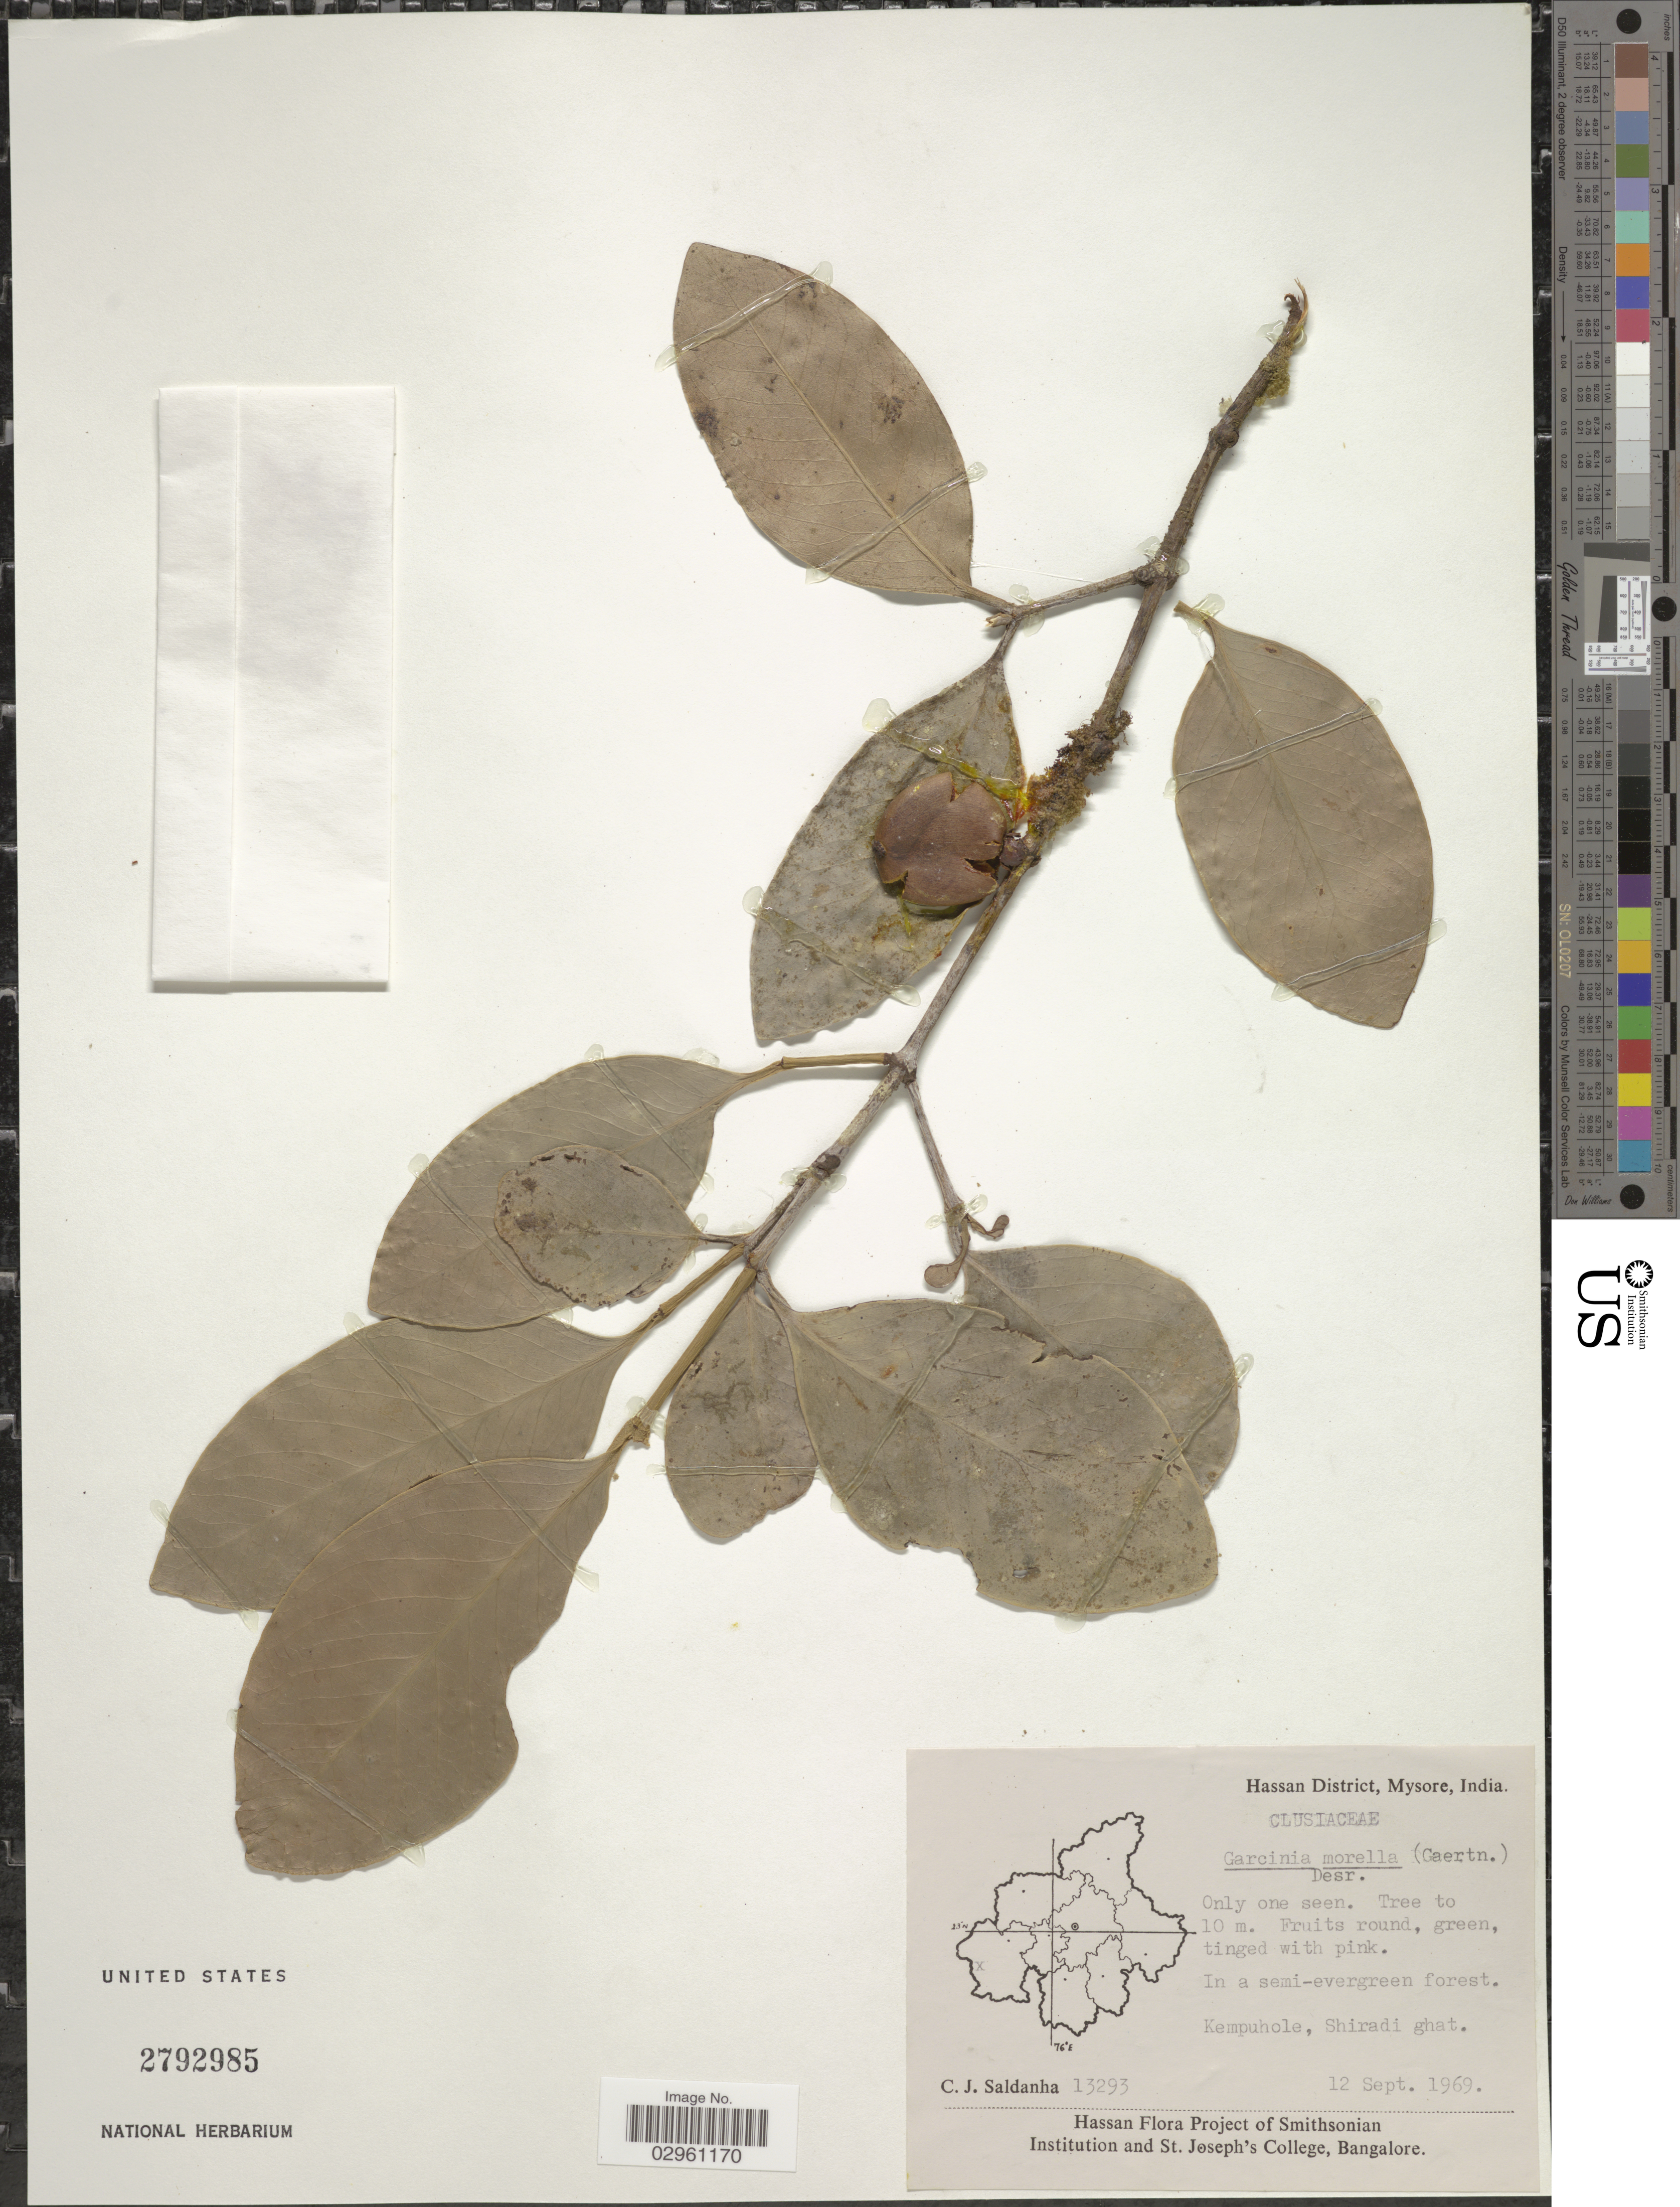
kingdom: Plantae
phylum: Tracheophyta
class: Magnoliopsida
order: Malpighiales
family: Clusiaceae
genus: Garcinia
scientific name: Garcinia morella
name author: (Gaertn.) Desr.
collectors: C. J. Saldanha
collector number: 13293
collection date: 1969-09-12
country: India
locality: Hassan District, Mysore, India. In semi-evergreen forest. Kempuhole, Shiradi ghat.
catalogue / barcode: US 2792985